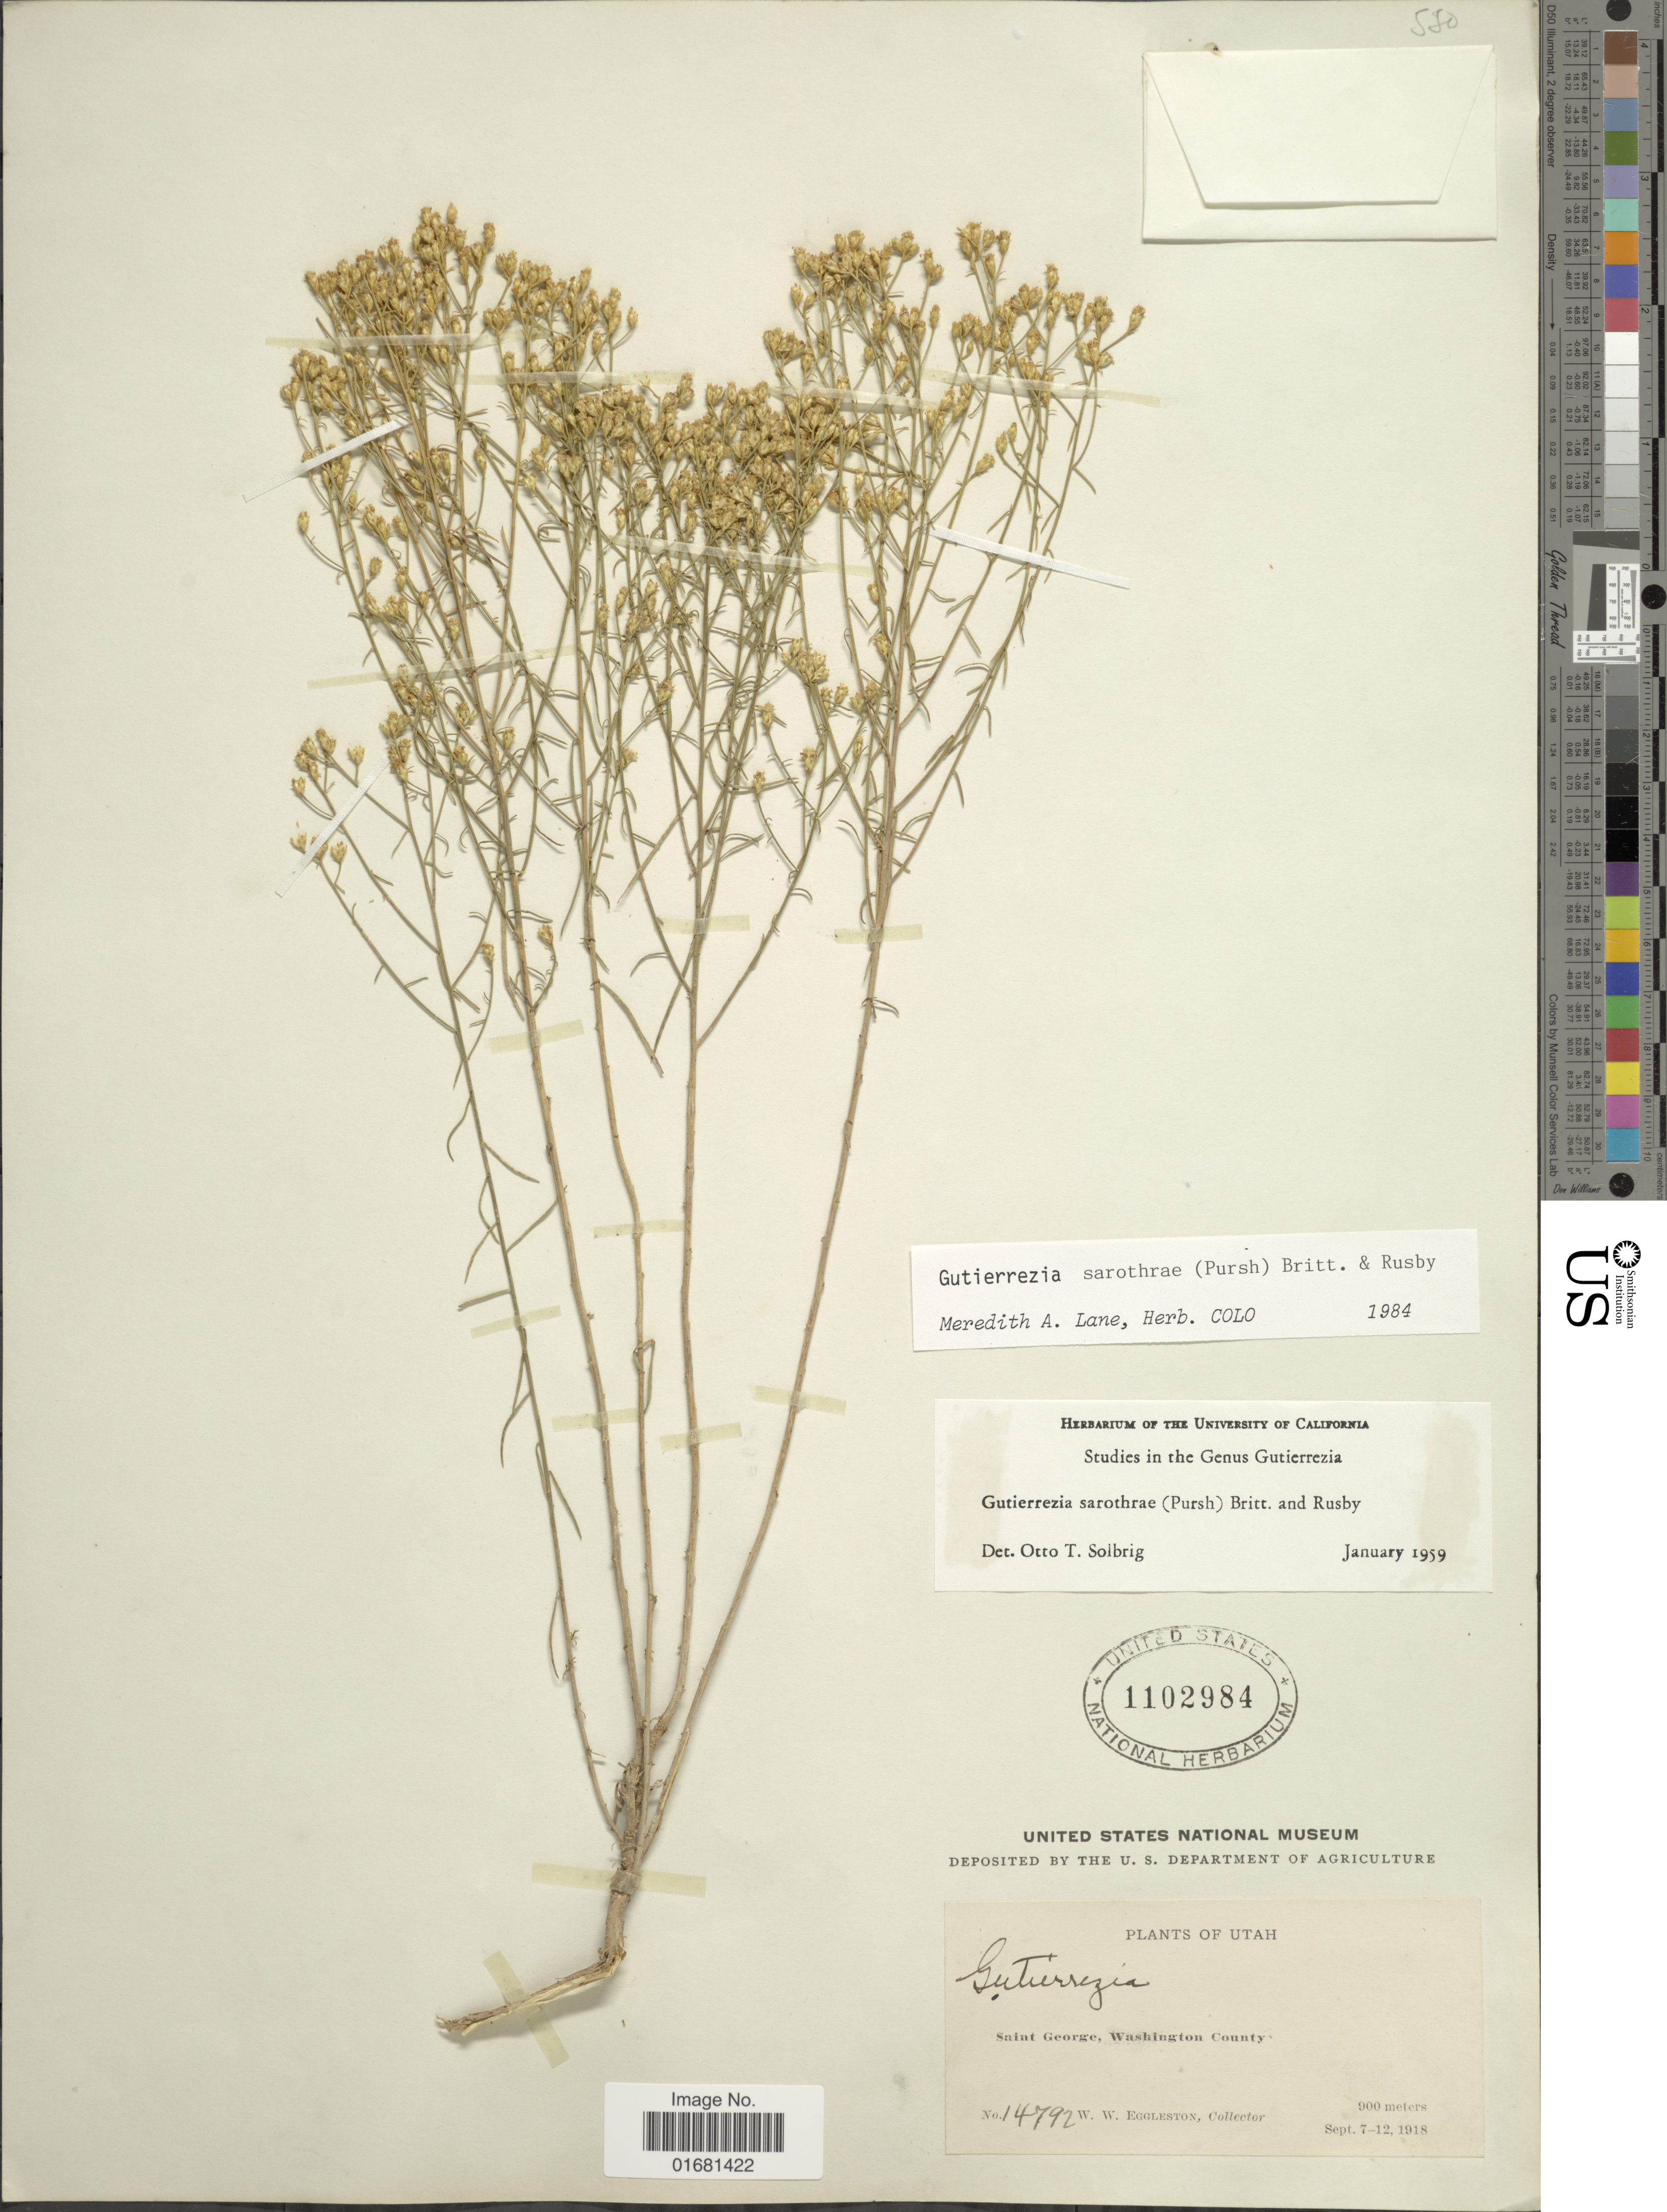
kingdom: Plantae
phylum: Tracheophyta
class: Magnoliopsida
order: Asterales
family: Asteraceae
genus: Gutierrezia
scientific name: Gutierrezia sarothrae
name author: (Pursh) Britton & Rusby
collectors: W. W. Eggleston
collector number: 14792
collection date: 1918-12-07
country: United States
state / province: Utah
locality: Utah. Saint George, Washington County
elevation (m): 900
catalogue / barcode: US 1102984